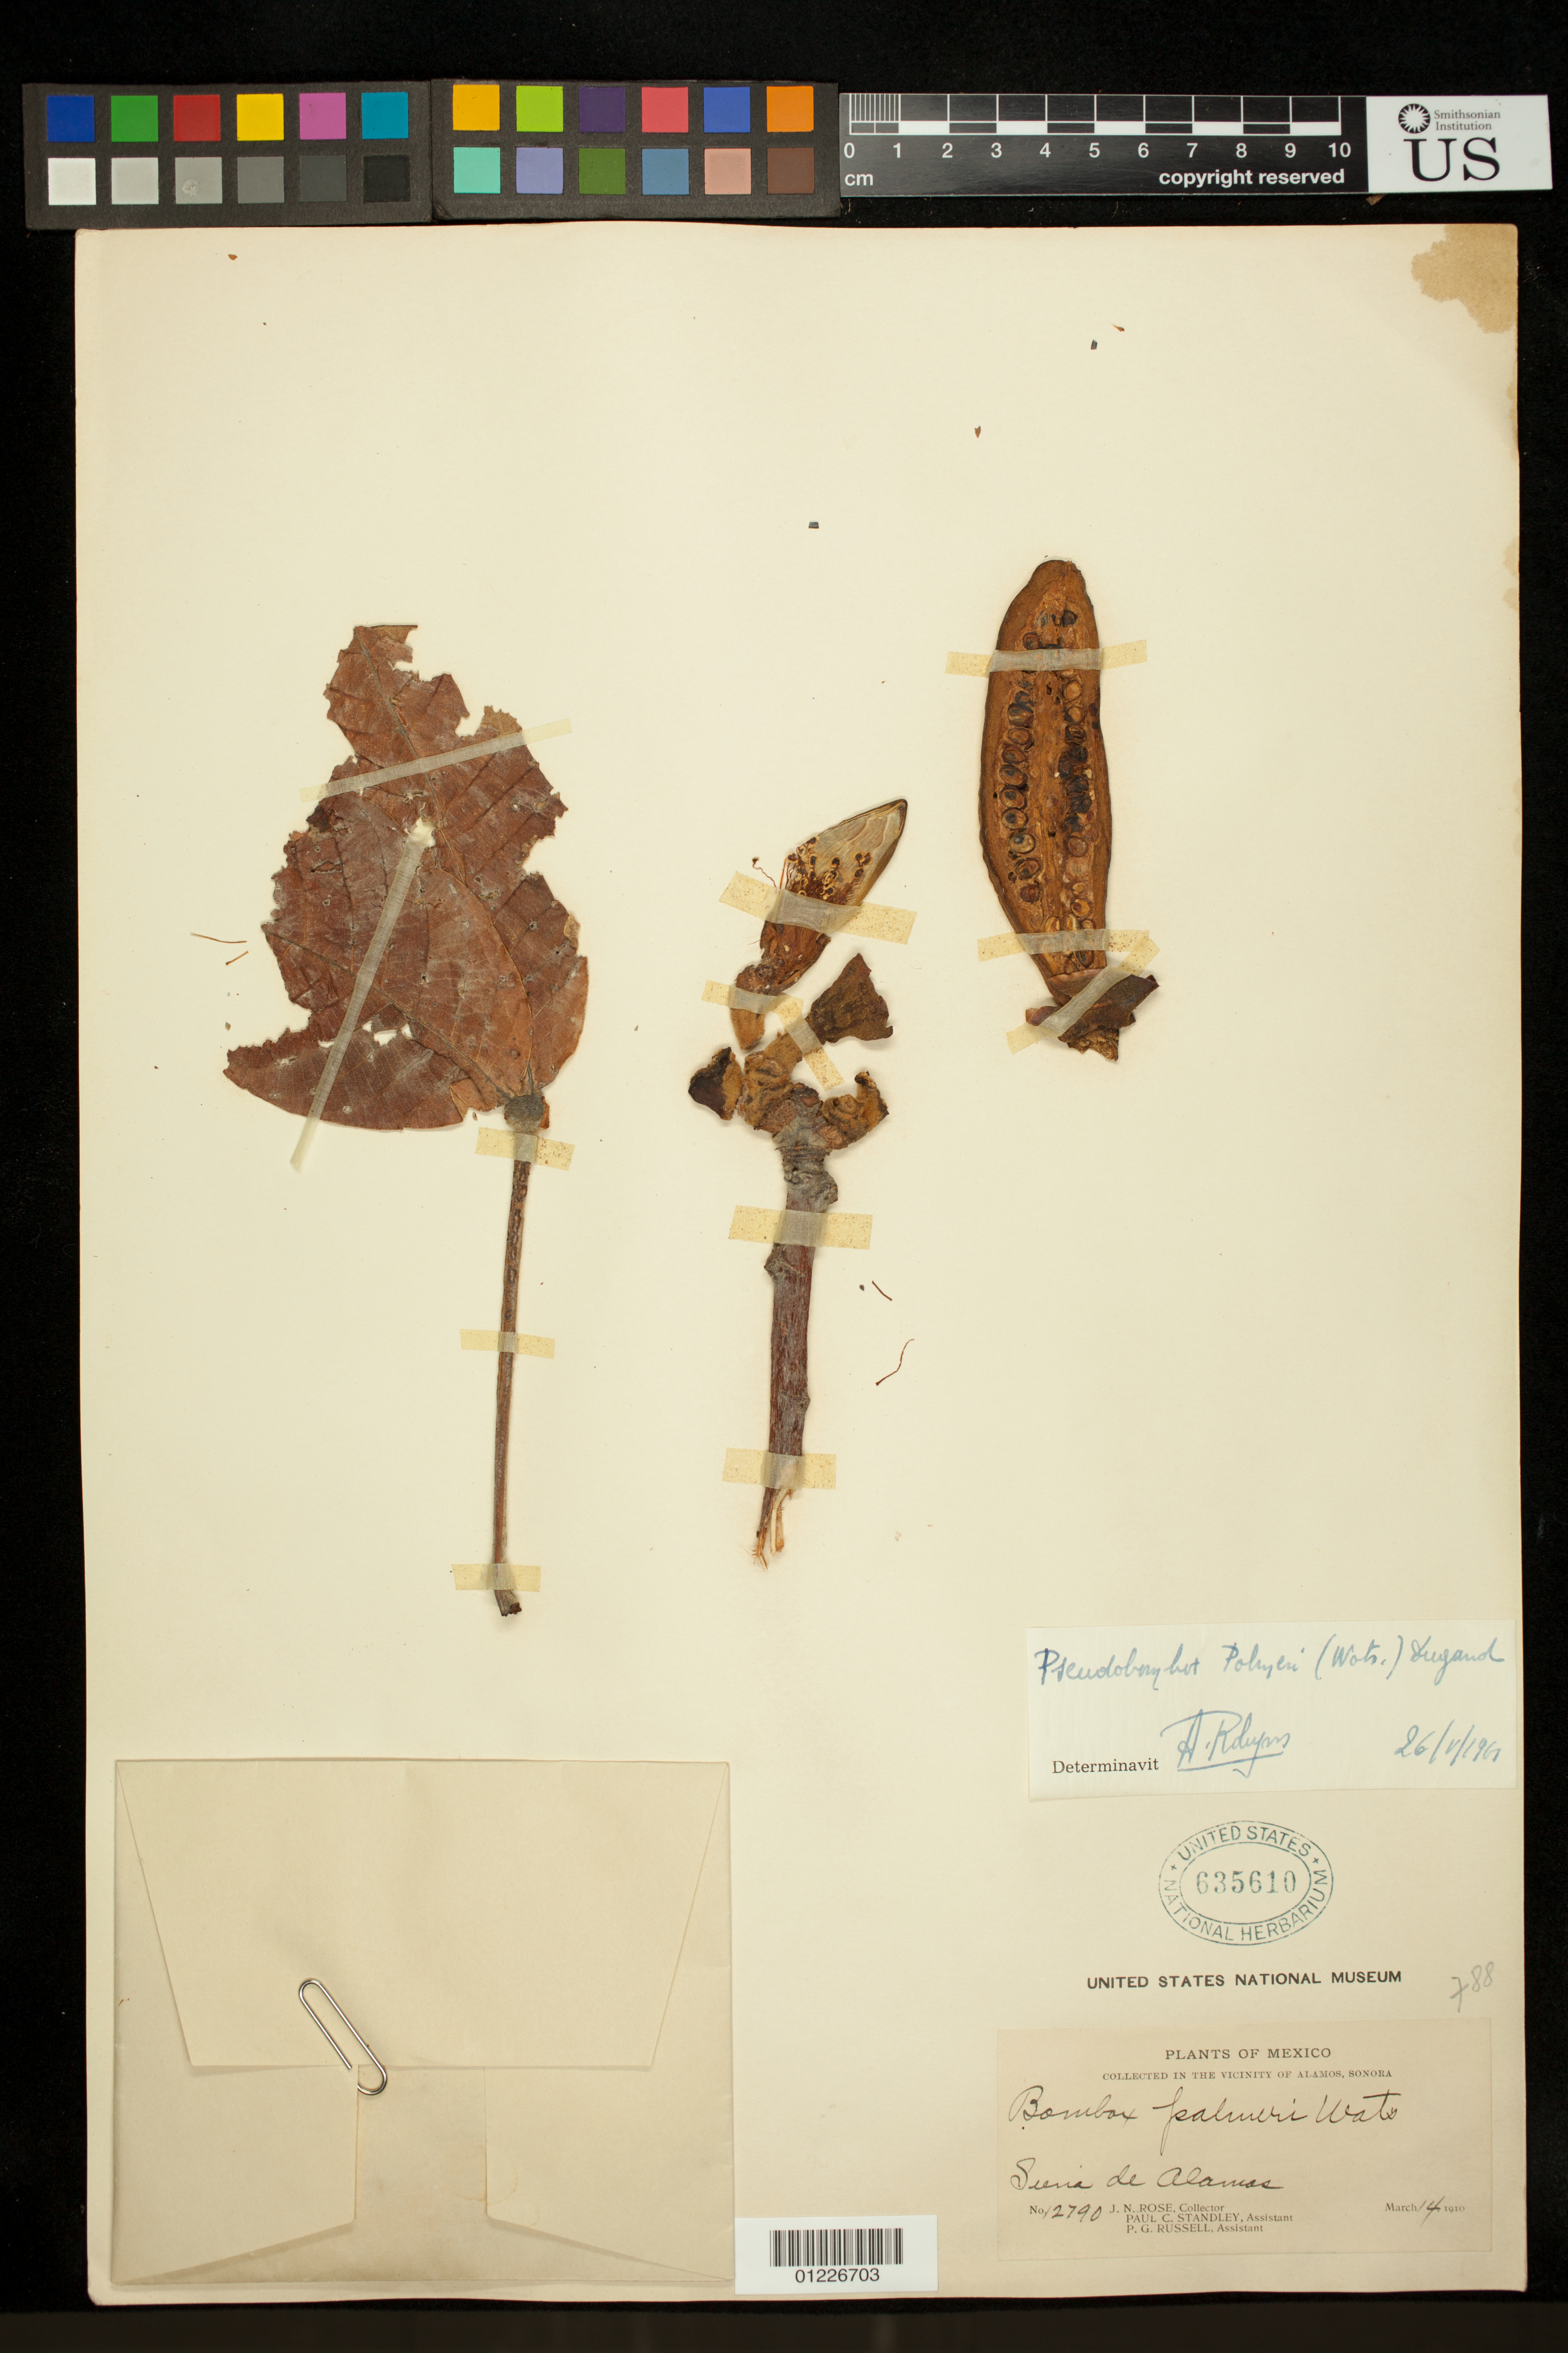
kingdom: Plantae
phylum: Tracheophyta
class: Magnoliopsida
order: Malvales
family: Malvaceae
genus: Pseudobombax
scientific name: Pseudobombax palmeri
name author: (S. Watson) Dugand G.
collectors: J. N. Rose, P. C. Standley & P. G. Russell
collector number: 12790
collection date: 1910-03-14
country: Mexico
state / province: Sonora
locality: In the vicinity of Alamos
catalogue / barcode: US 635610